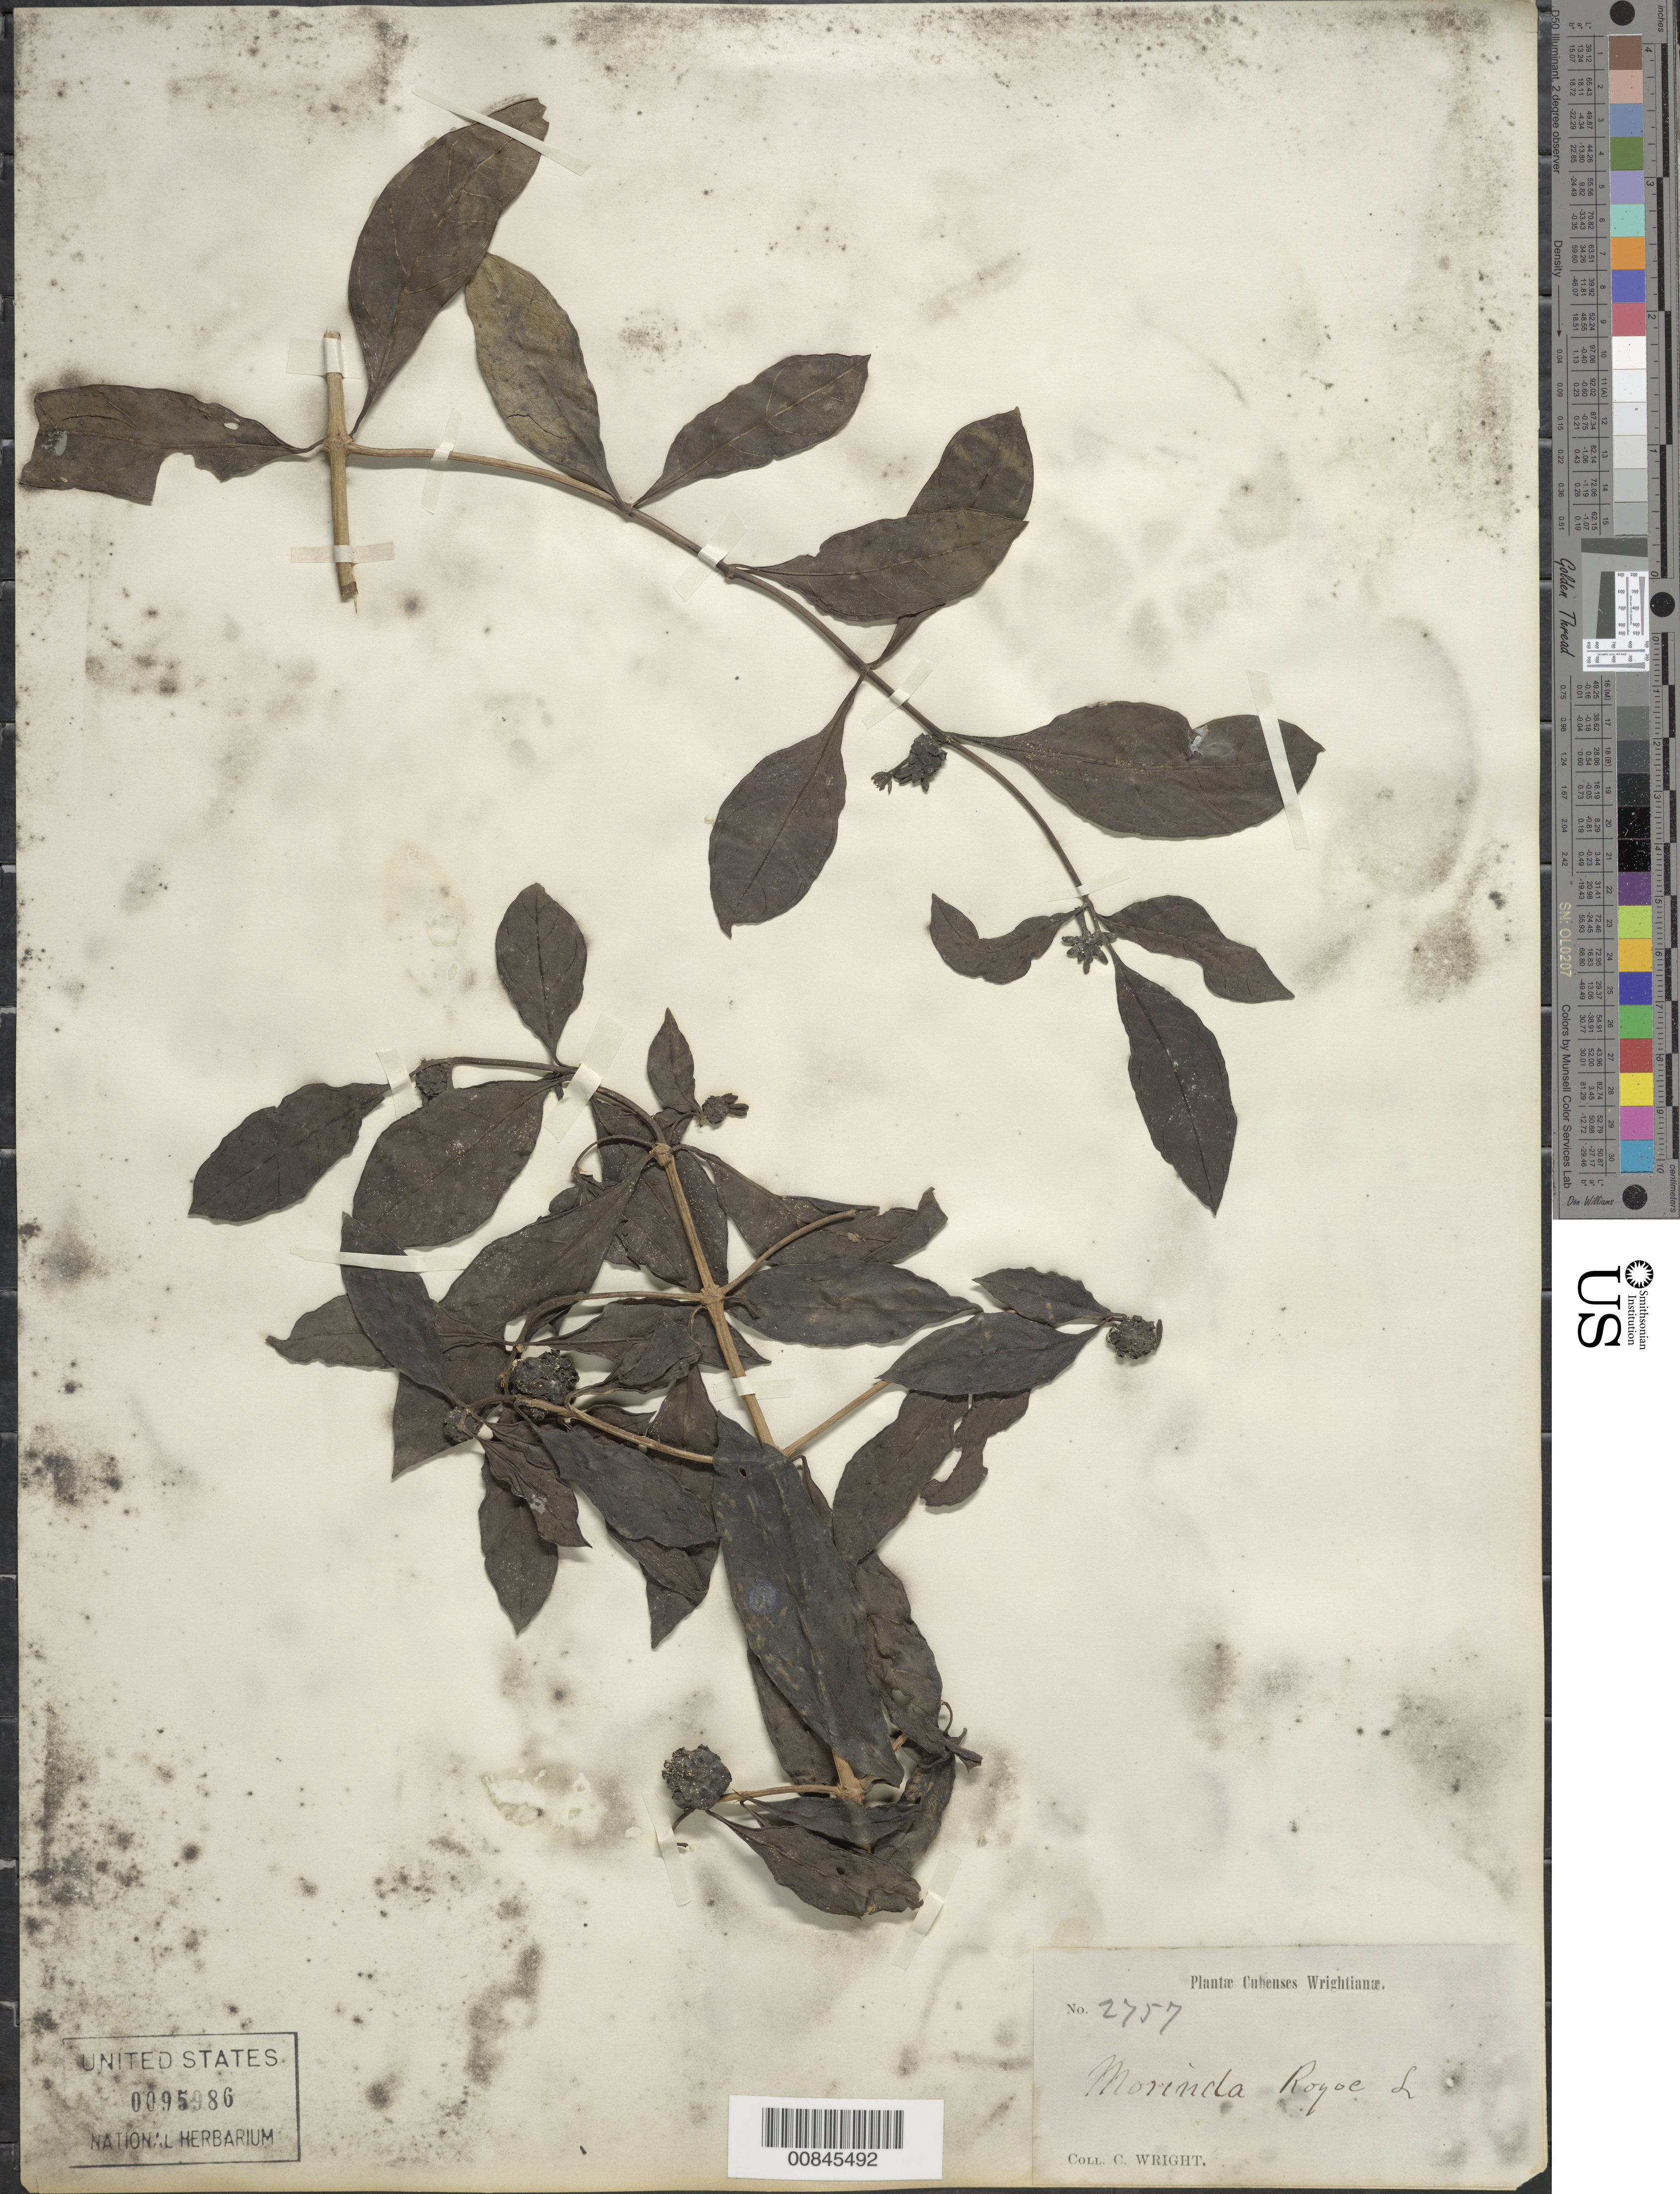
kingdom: Plantae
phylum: Tracheophyta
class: Magnoliopsida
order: Gentianales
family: Rubiaceae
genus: Morinda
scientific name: Morinda royoc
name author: L.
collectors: C. Wright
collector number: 2757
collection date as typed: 1865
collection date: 1865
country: Cuba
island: Cuba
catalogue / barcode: US 95986